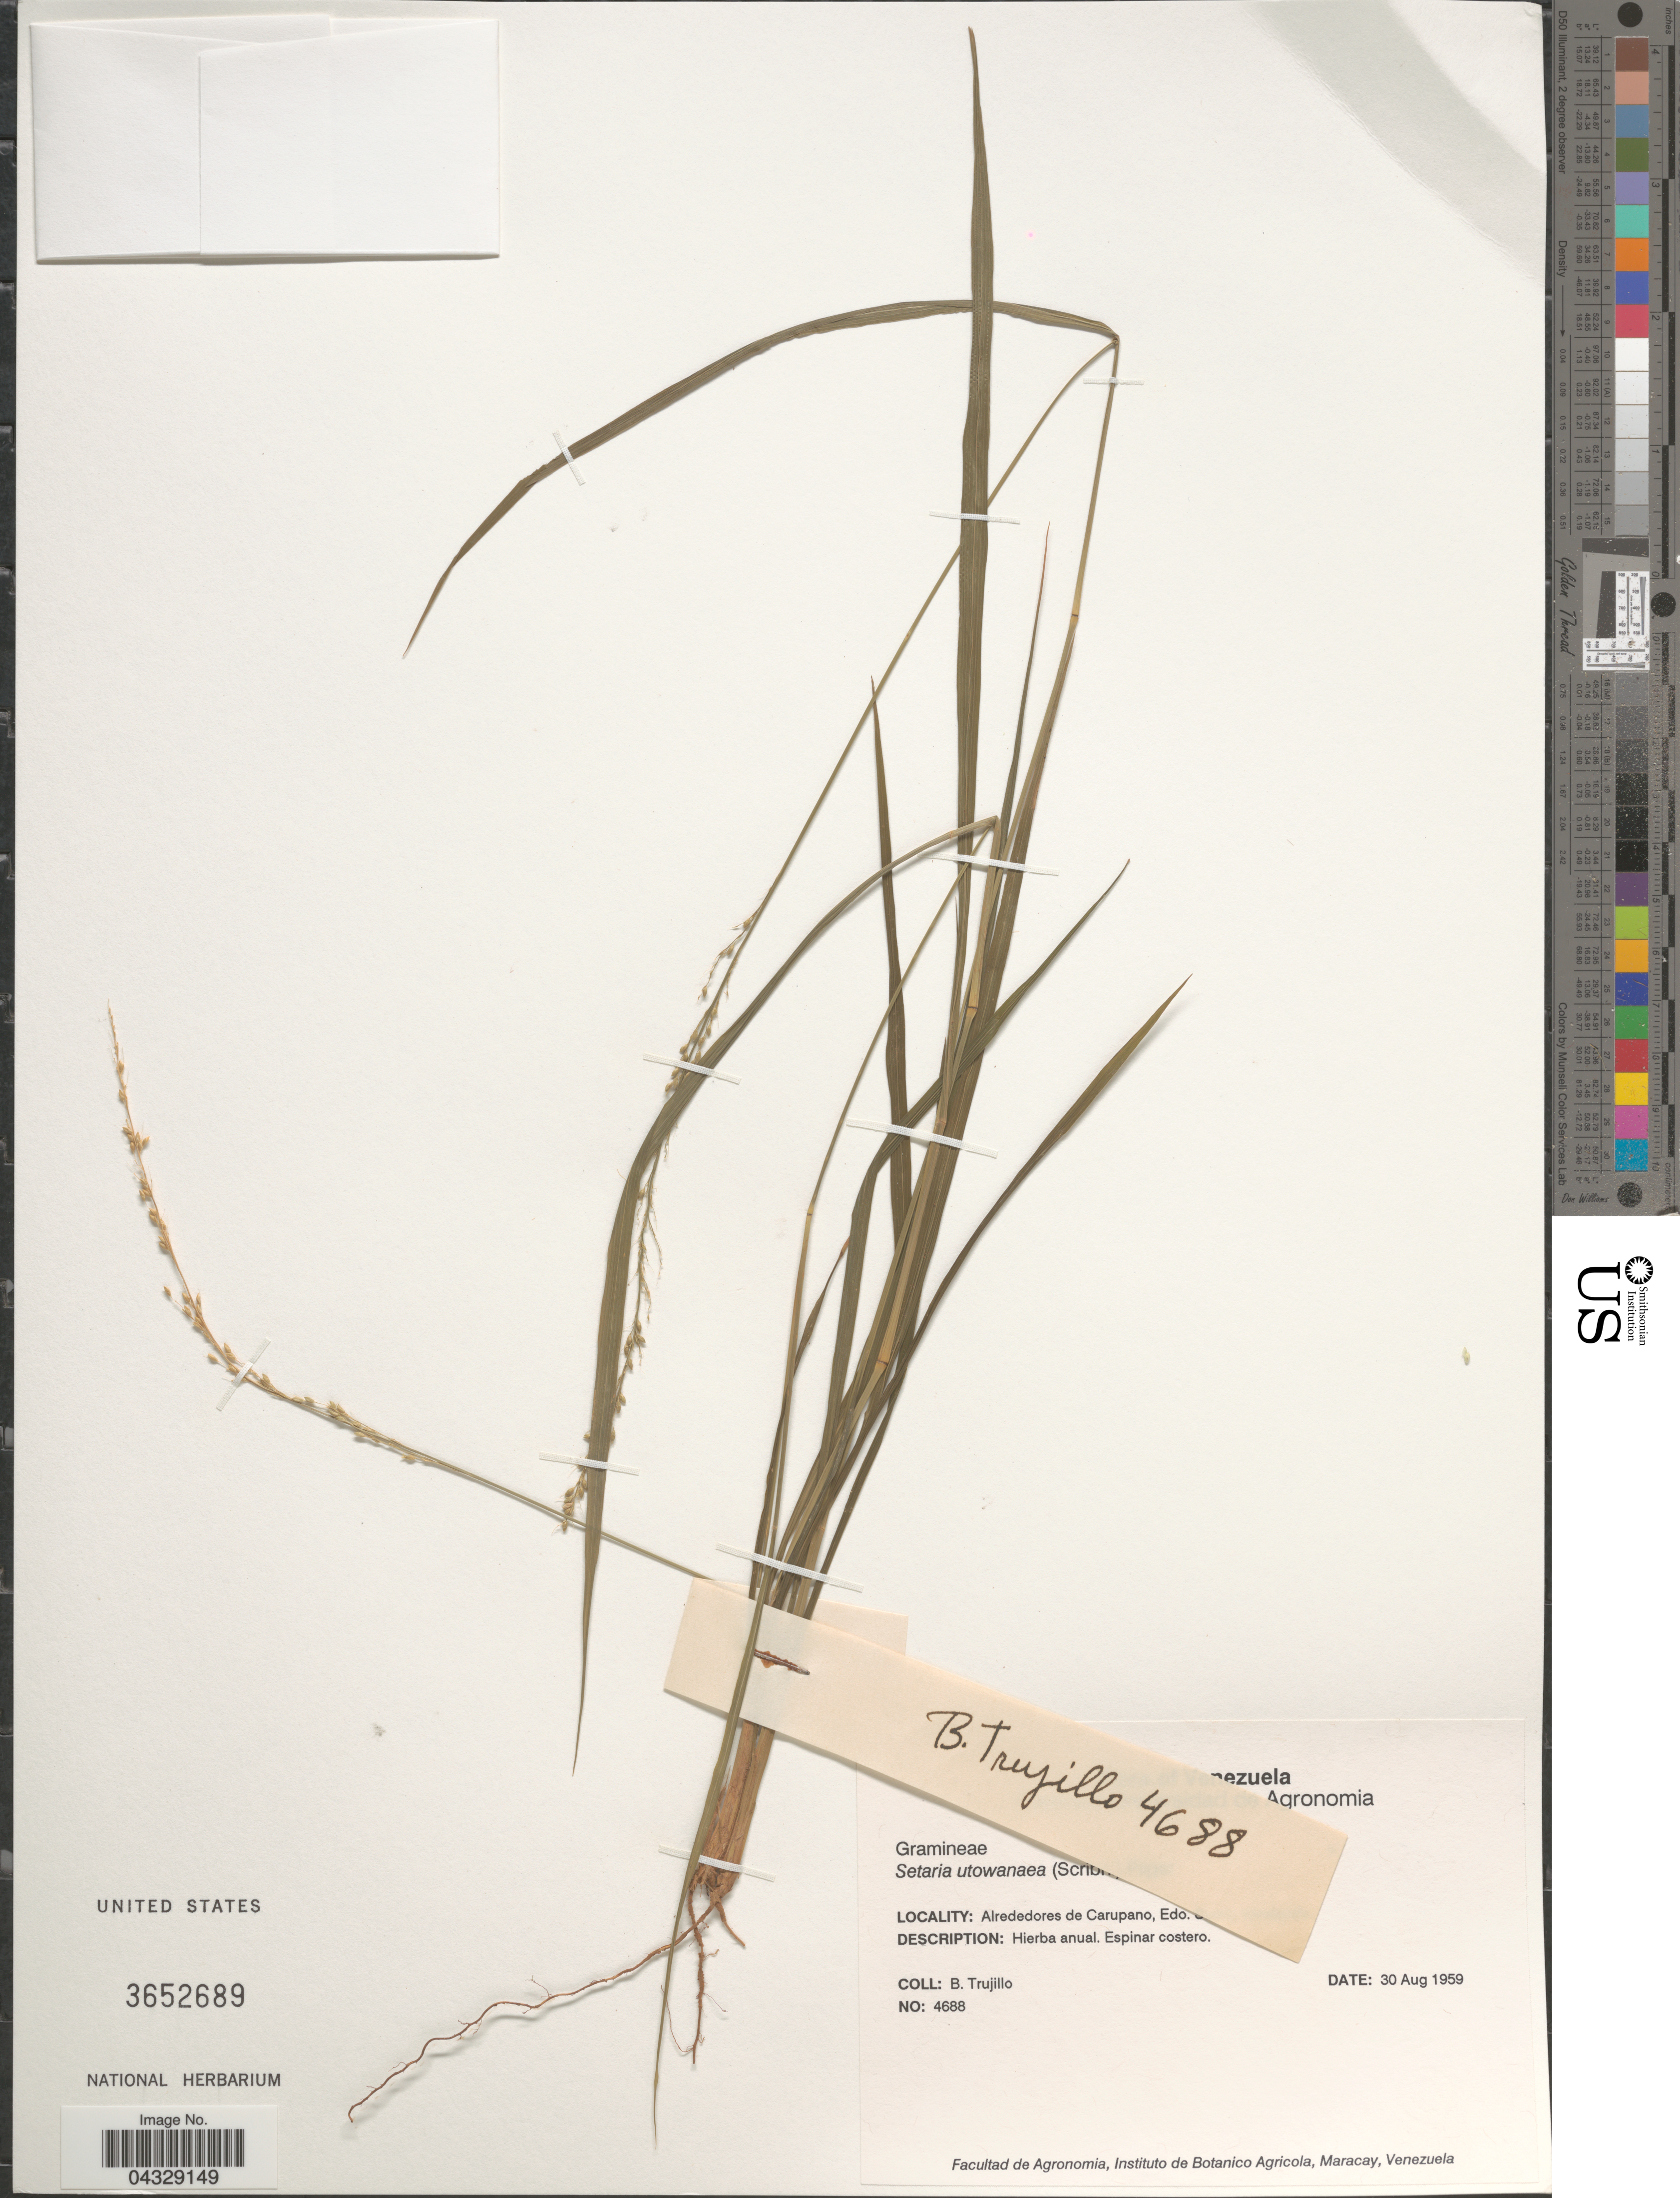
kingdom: Plantae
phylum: Tracheophyta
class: Liliopsida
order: Poales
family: Poaceae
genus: Setaria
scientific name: Setaria utowanaea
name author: (Scribn.) Pilg.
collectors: B. Trujillo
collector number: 4688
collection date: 1959-08-30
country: Venezuela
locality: Alrededores de Carupano, Edo. [illegible text]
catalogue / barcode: US 3652689